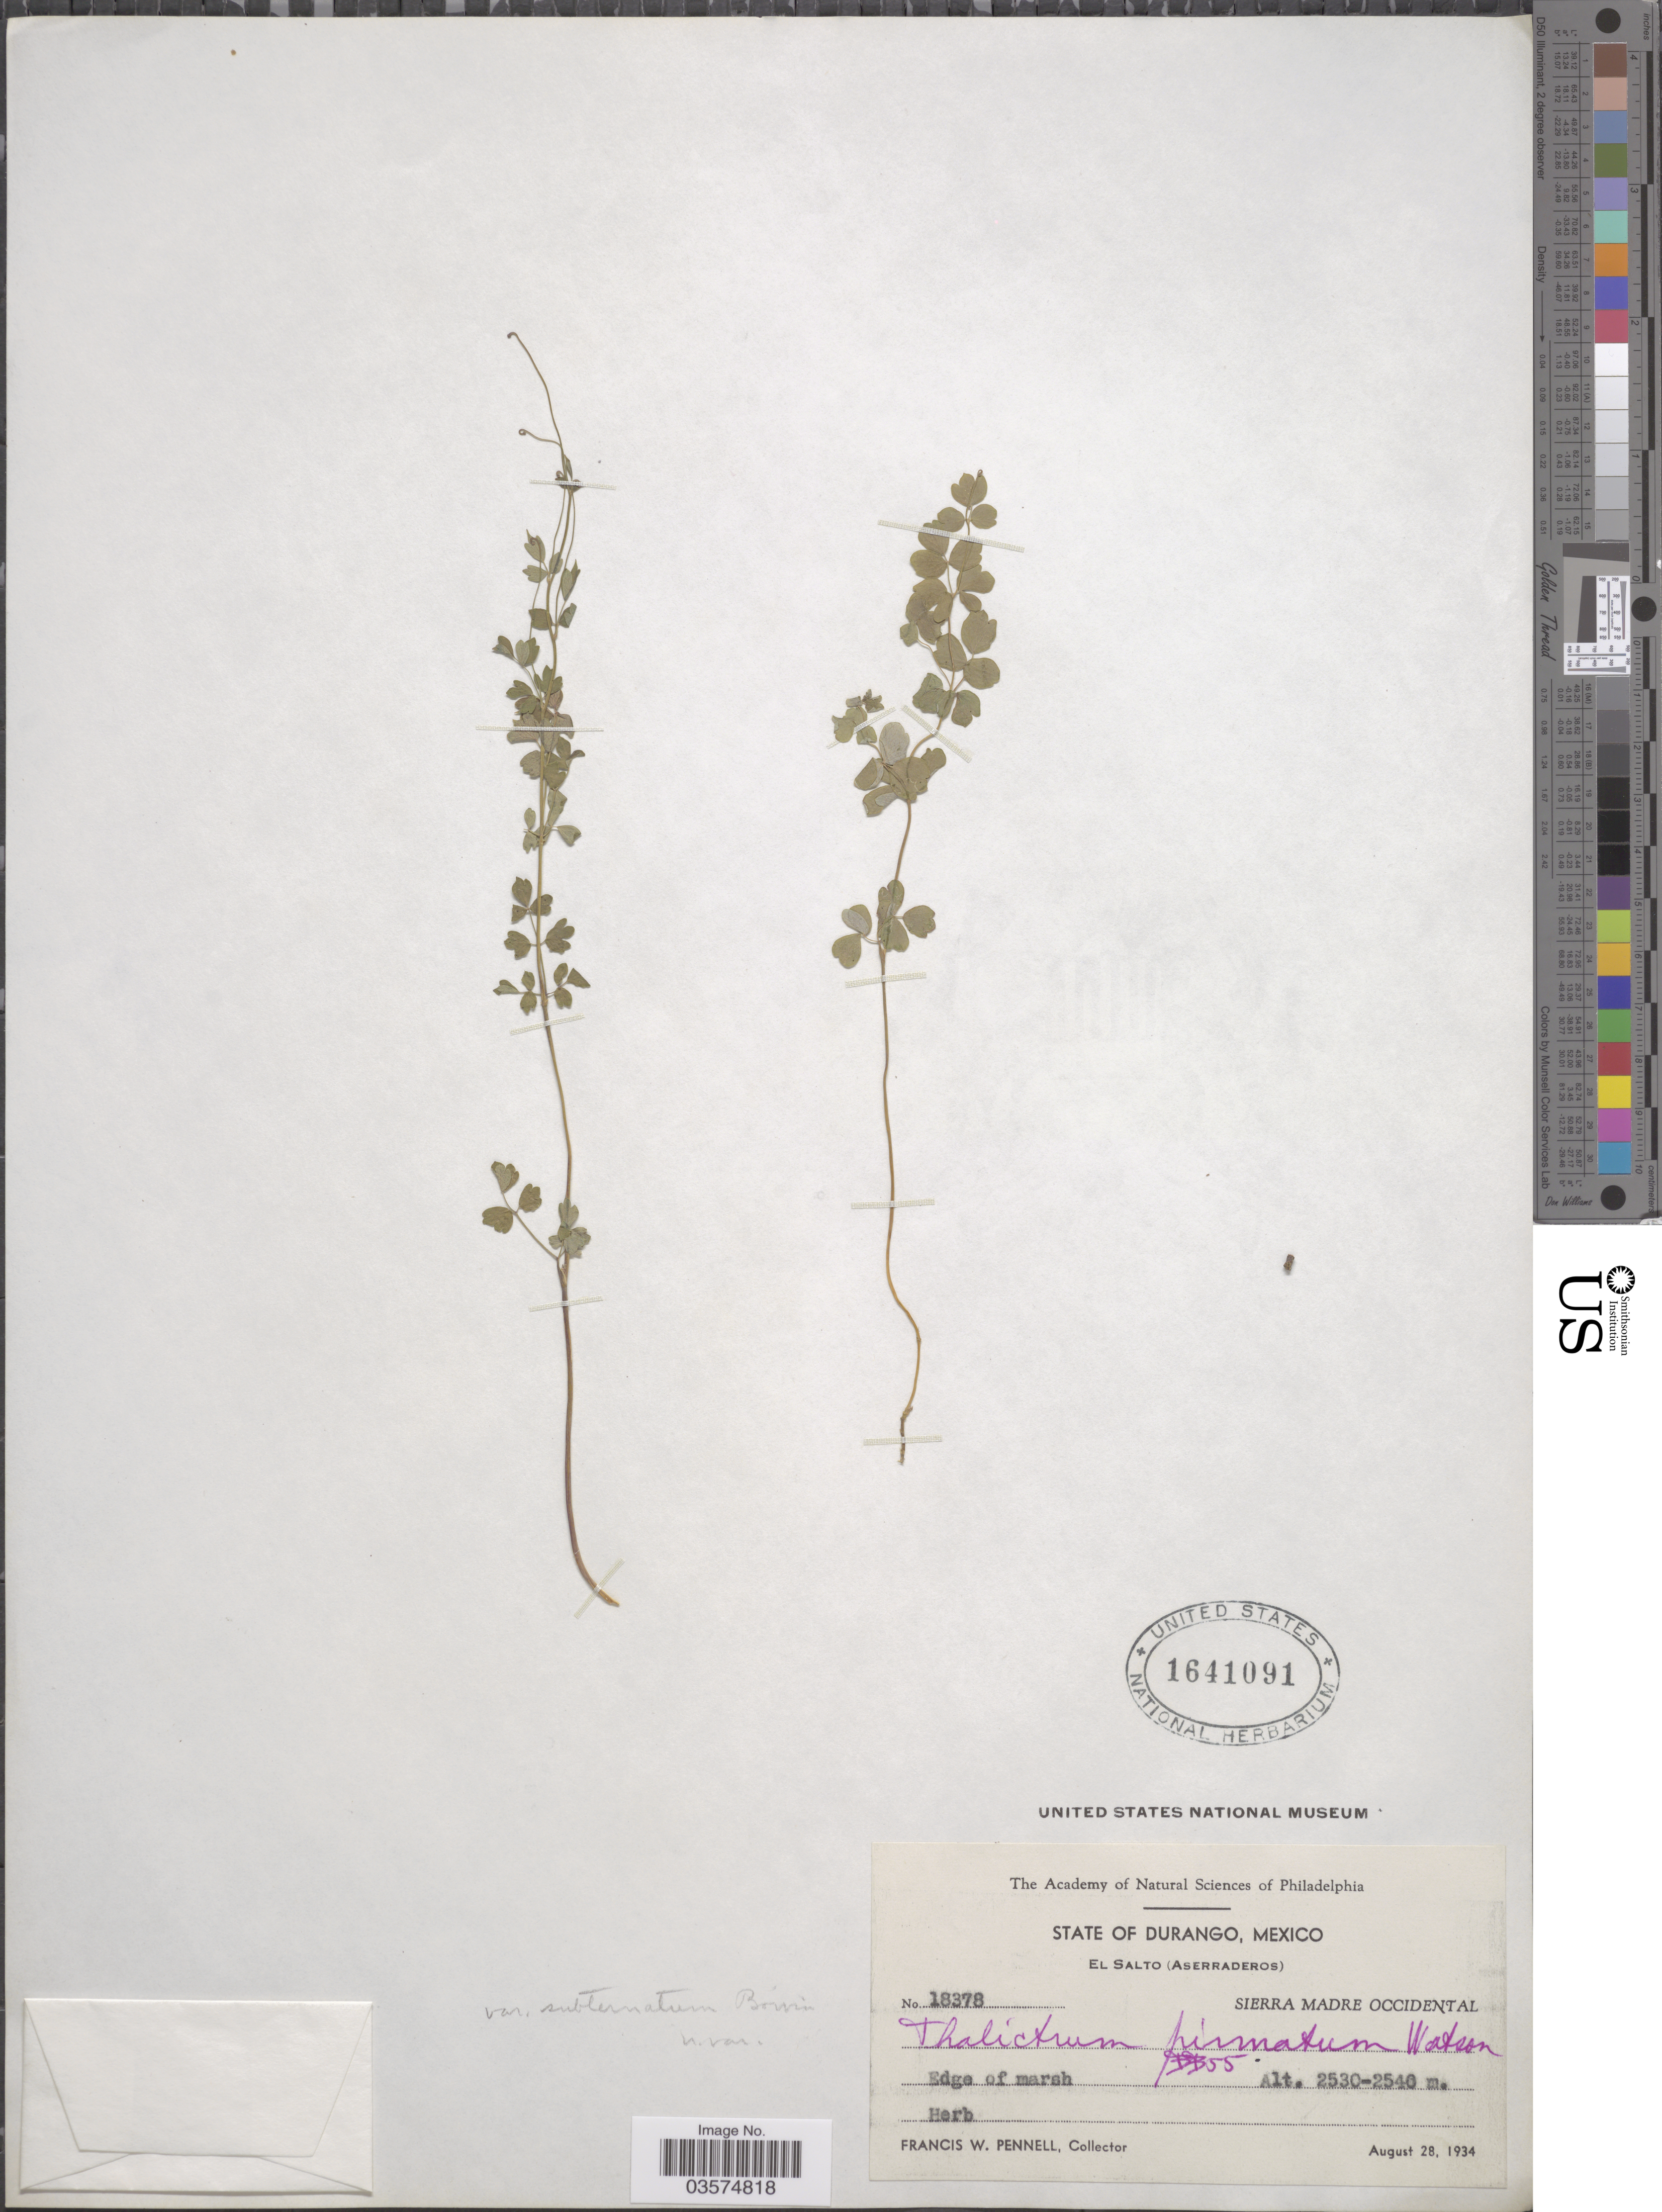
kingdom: Plantae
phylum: Tracheophyta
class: Magnoliopsida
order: Ranunculales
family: Ranunculaceae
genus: Thalictrum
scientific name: Thalictrum pinnatum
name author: S. Watson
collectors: F. W. Pennell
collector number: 18378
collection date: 1934-08-28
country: Mexico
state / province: Durango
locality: El Salto (Aserraderos). Sierra Madre Occidental.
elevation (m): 2530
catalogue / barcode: US 1641091